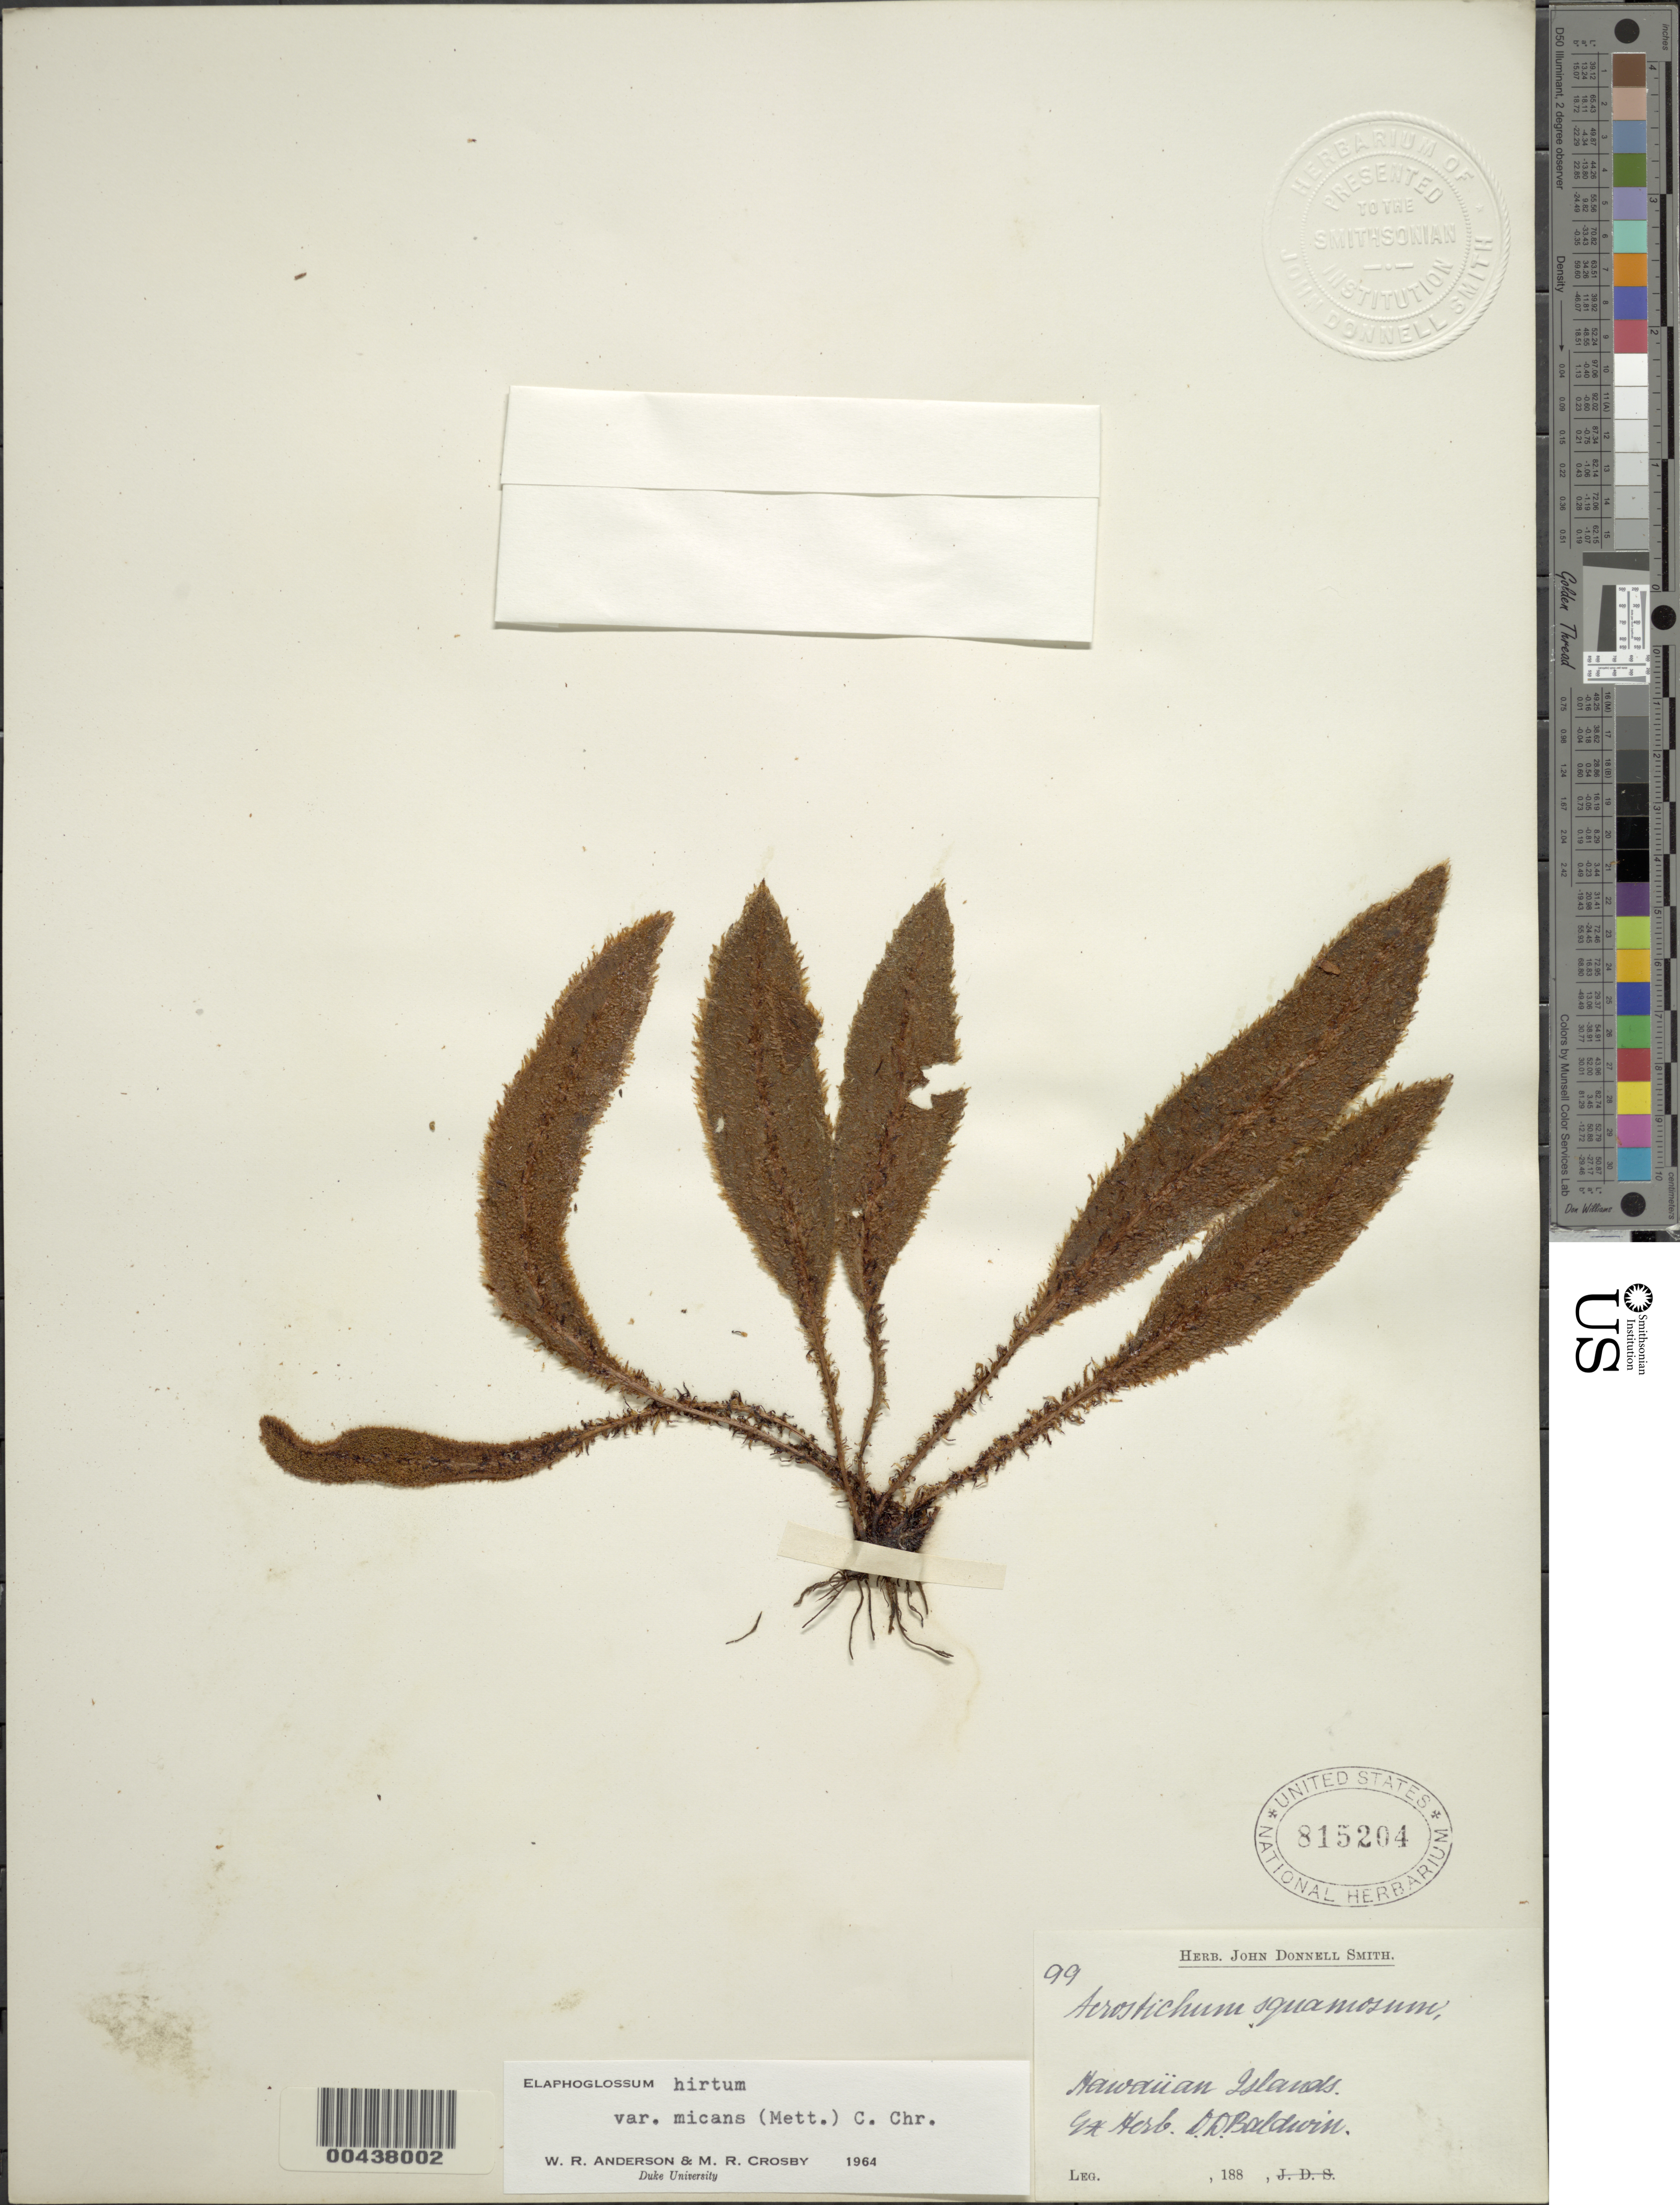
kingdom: Plantae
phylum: Tracheophyta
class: Polypodiopsida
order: Polypodiales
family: Dryopteridaceae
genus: Elaphoglossum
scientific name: Elaphoglossum hirtum var. micans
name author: C. Chr.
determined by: Anderson, W. R.; Crosby, M.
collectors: D. Baldwin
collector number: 99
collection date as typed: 188-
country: United States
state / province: Hawaii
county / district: Hawaii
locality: Hawaiian Islands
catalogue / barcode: US 815204